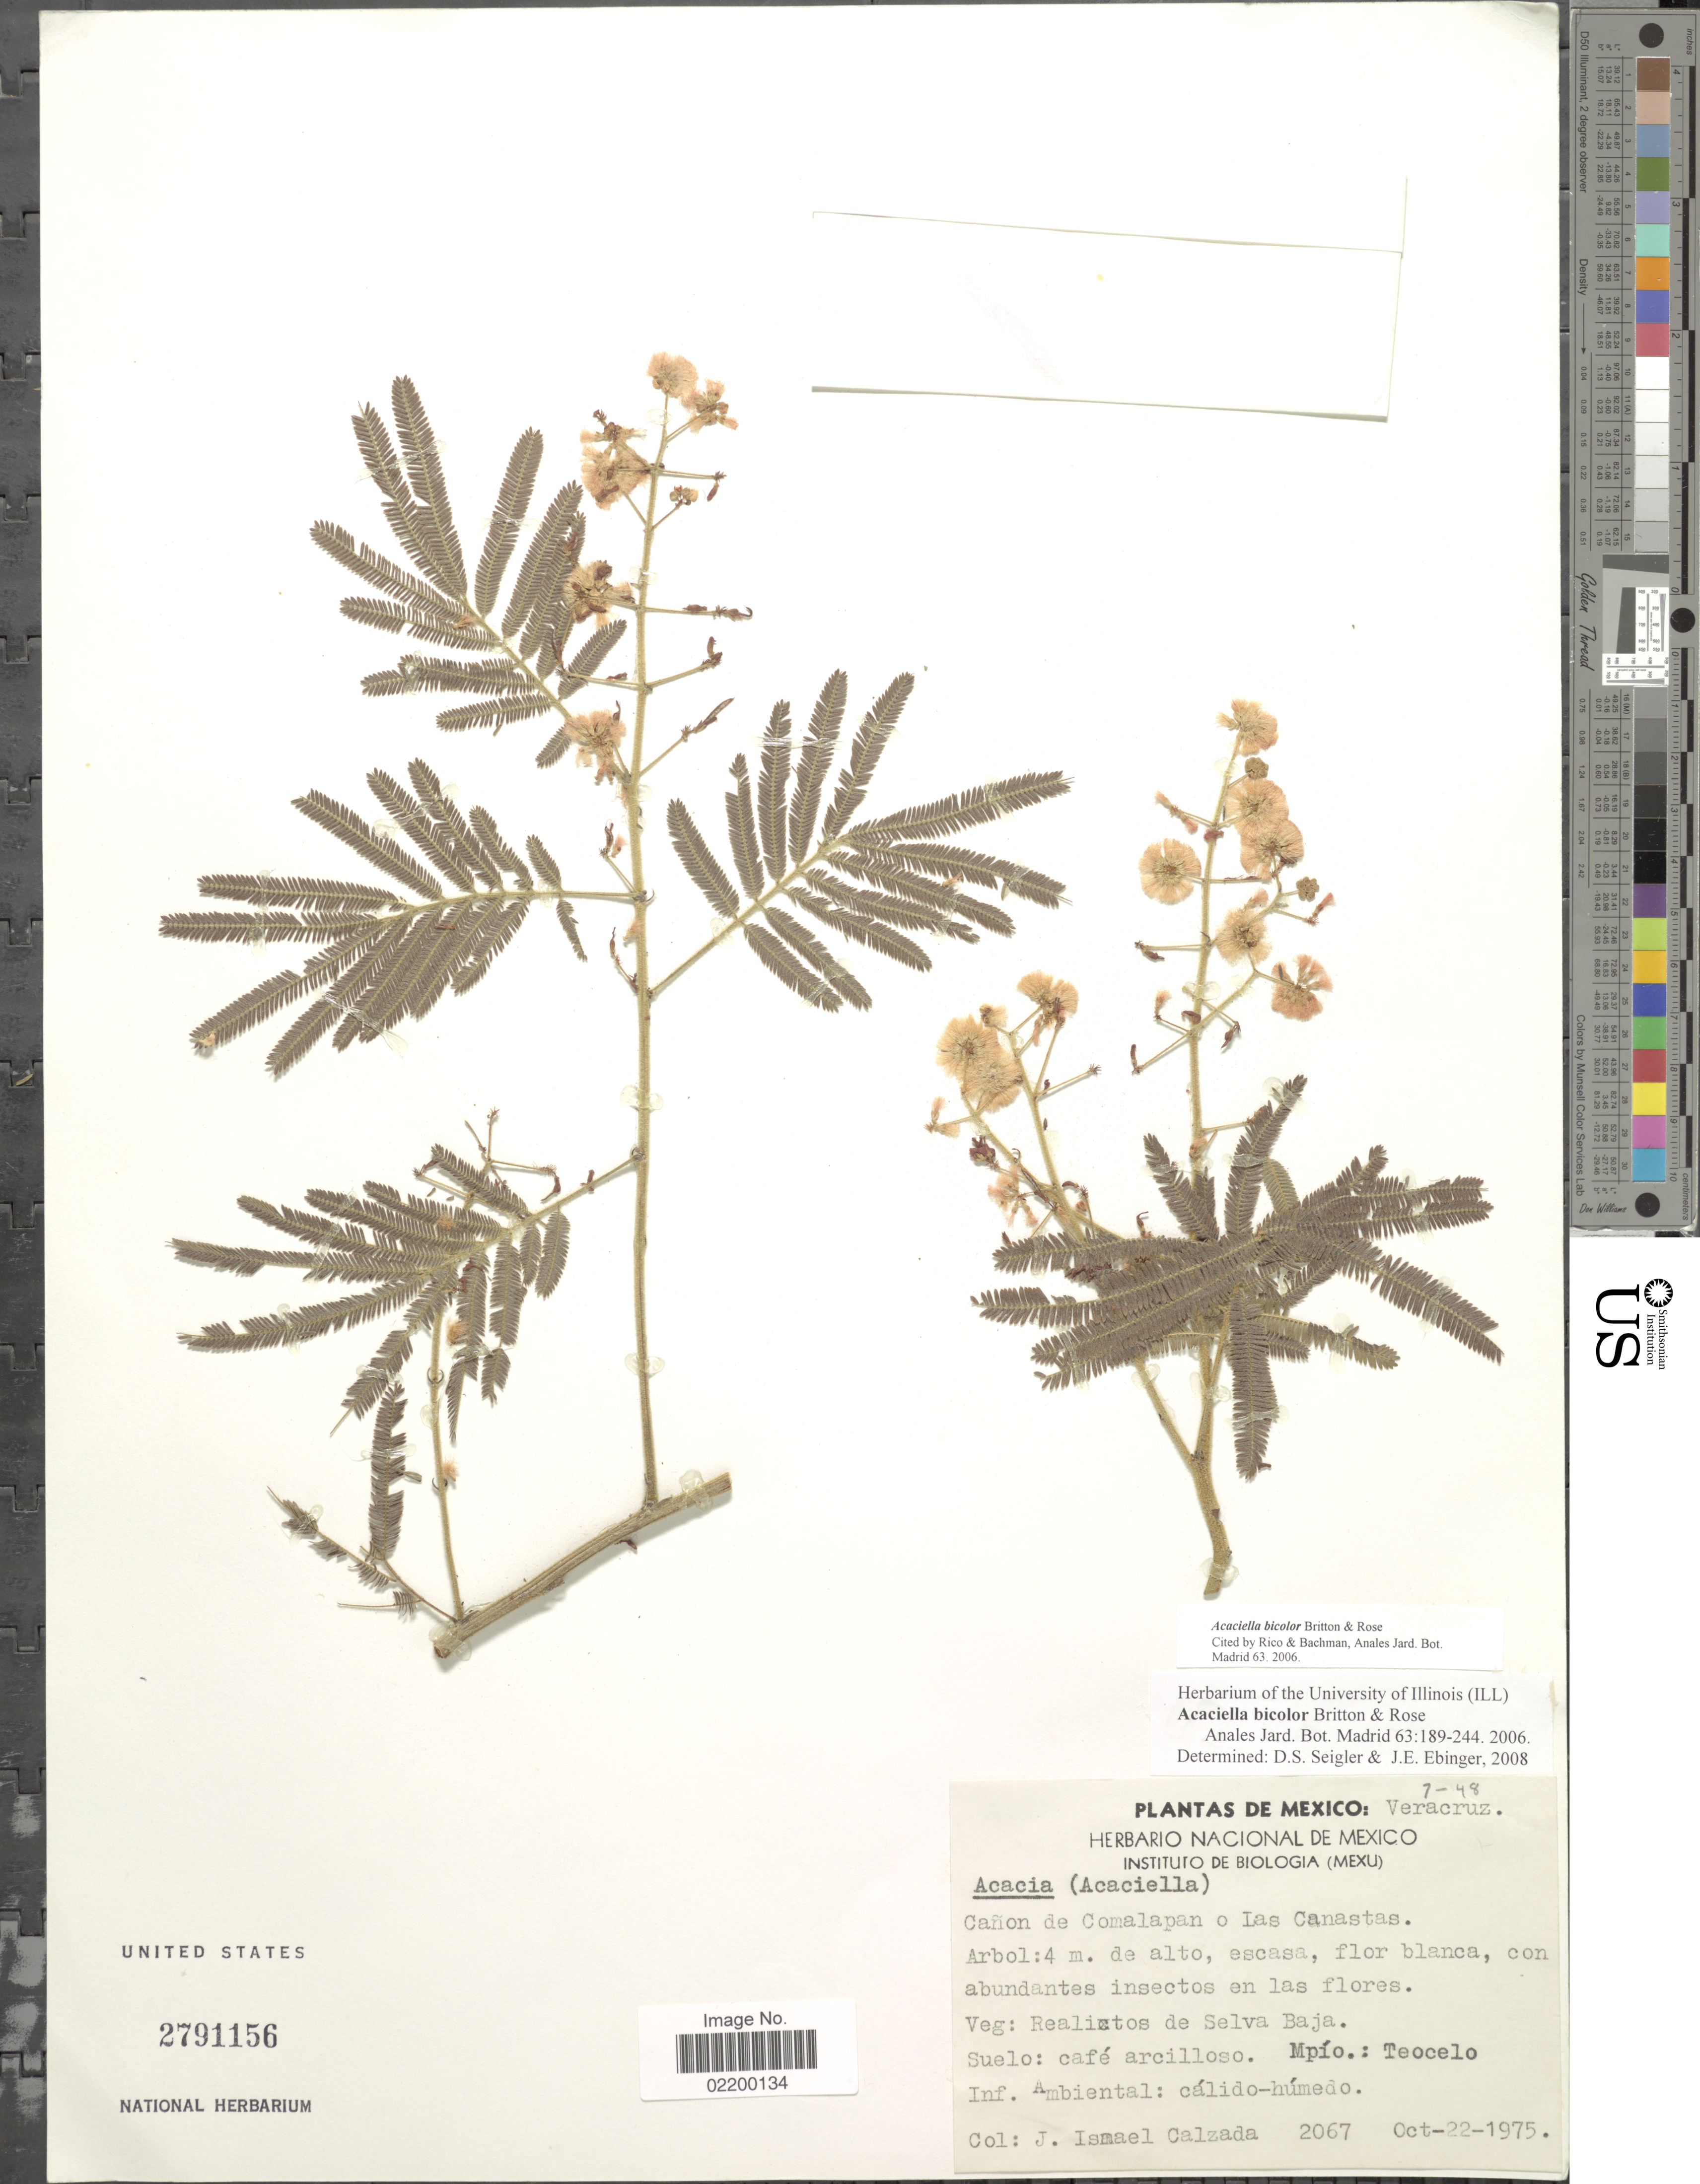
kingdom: Plantae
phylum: Tracheophyta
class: Magnoliopsida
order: Fabales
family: Fabaceae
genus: Acaciella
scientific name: Acaciella bicolor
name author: Britton & Rose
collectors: J. I. Calzada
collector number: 2067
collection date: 1975-10-22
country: Mexico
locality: Mexico, Canon de Comalapan o las Canastas.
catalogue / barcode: US 2791156